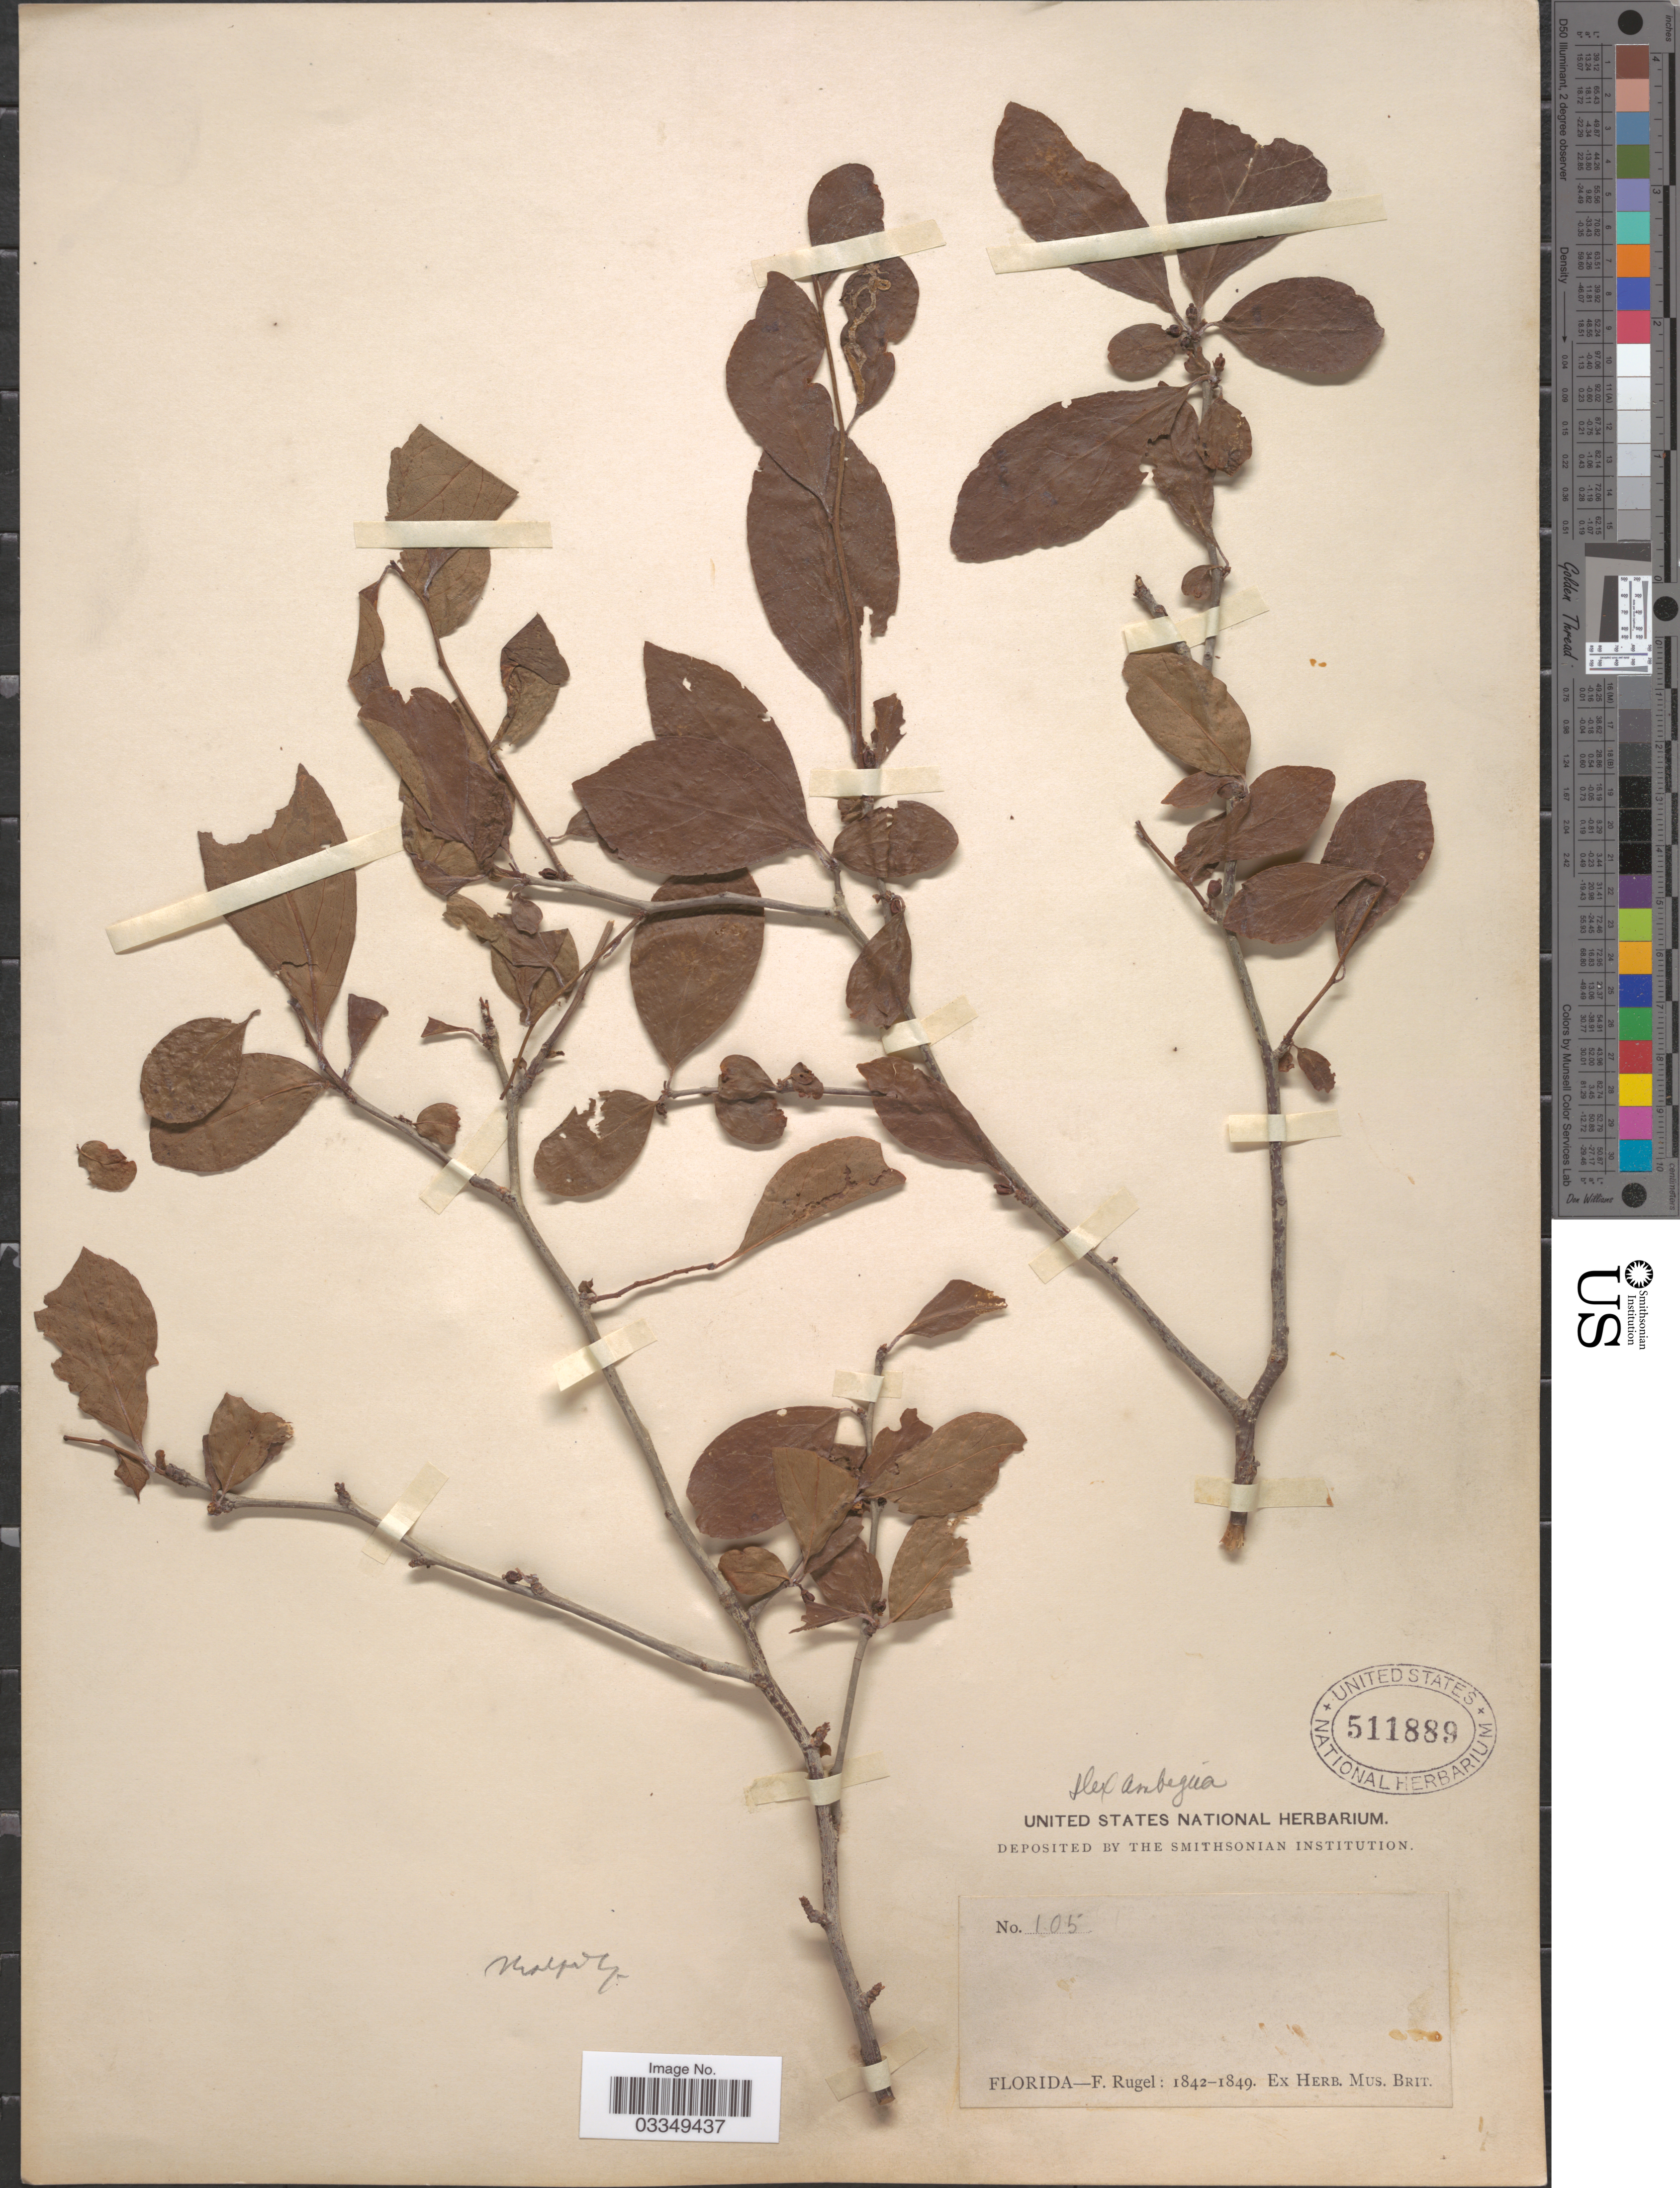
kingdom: Plantae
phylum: Tracheophyta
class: Magnoliopsida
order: Aquifoliales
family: Aquifoliaceae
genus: Ilex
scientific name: Ilex ambigua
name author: Chapm.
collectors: F. Rugel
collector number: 105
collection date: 1842/1849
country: United States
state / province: Florida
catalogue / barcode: US 511889